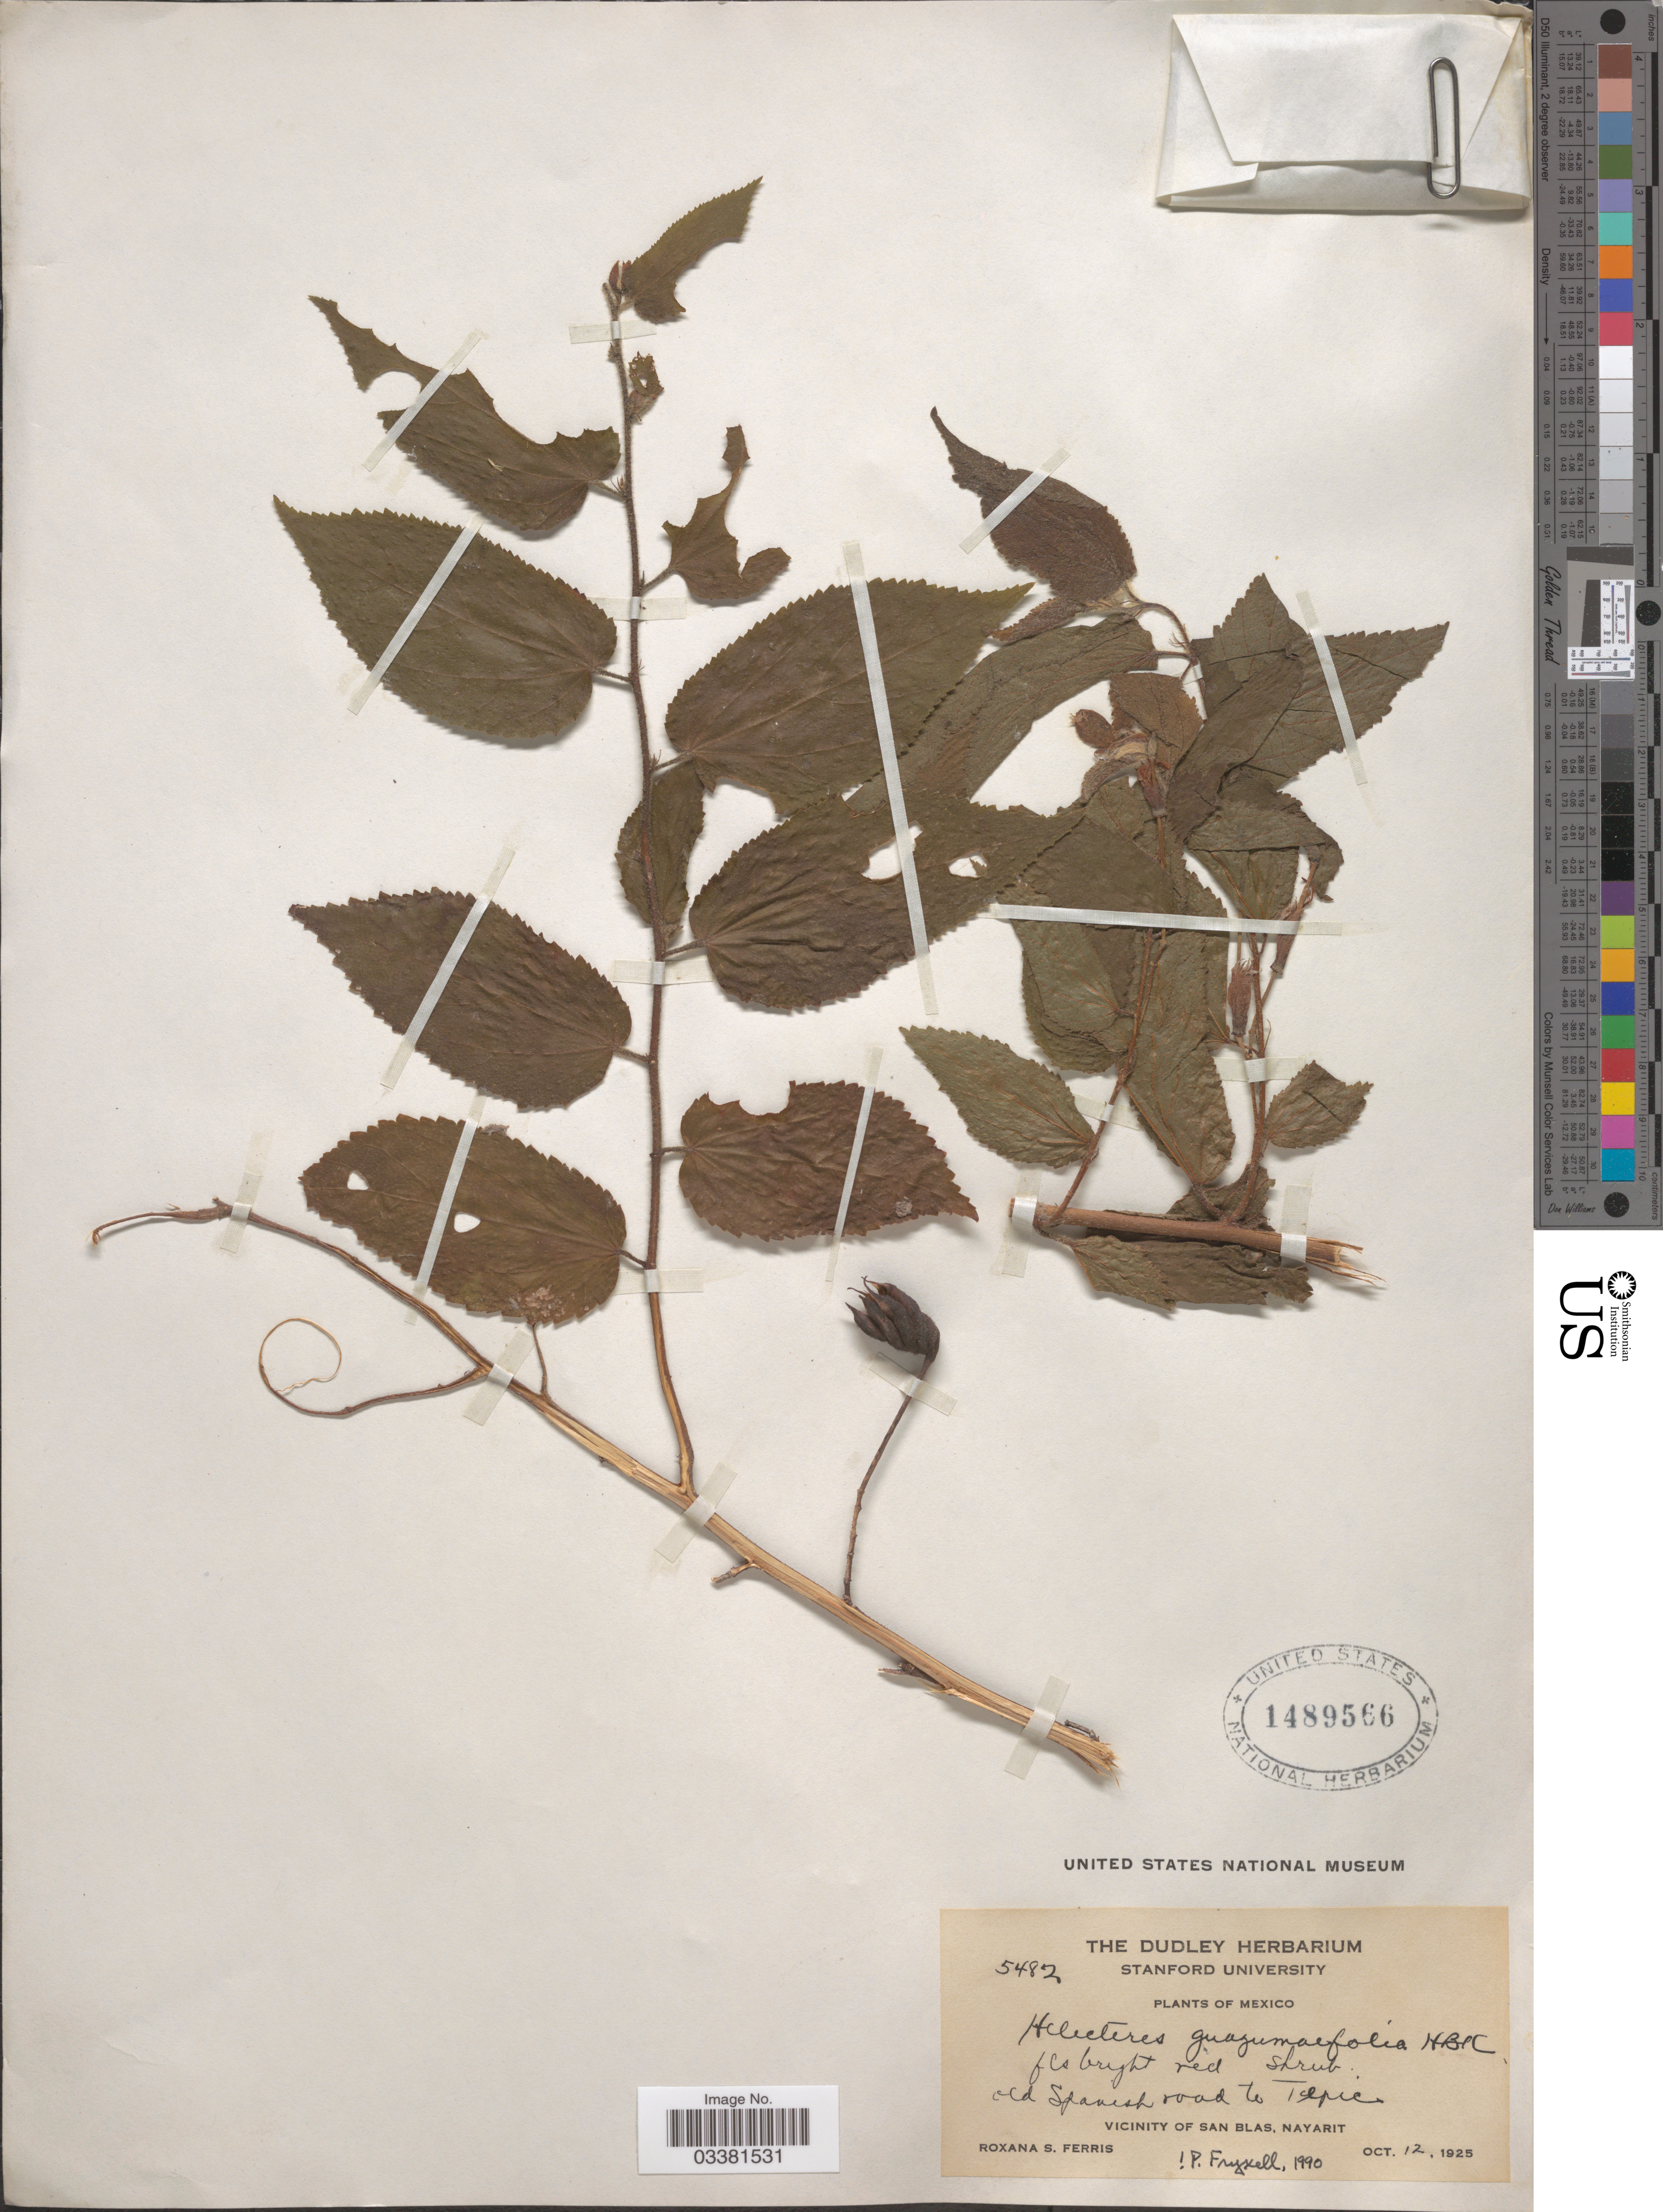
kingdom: Plantae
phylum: Tracheophyta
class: Magnoliopsida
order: Malvales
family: Malvaceae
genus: Helicteres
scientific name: Helicteres guazumifolia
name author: Kunth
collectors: R. S. Ferris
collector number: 5482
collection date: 1925-10-12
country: Mexico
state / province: Nayarit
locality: Old Spanish road to Tepic, Vicinity of San Blas.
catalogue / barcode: US 1489566